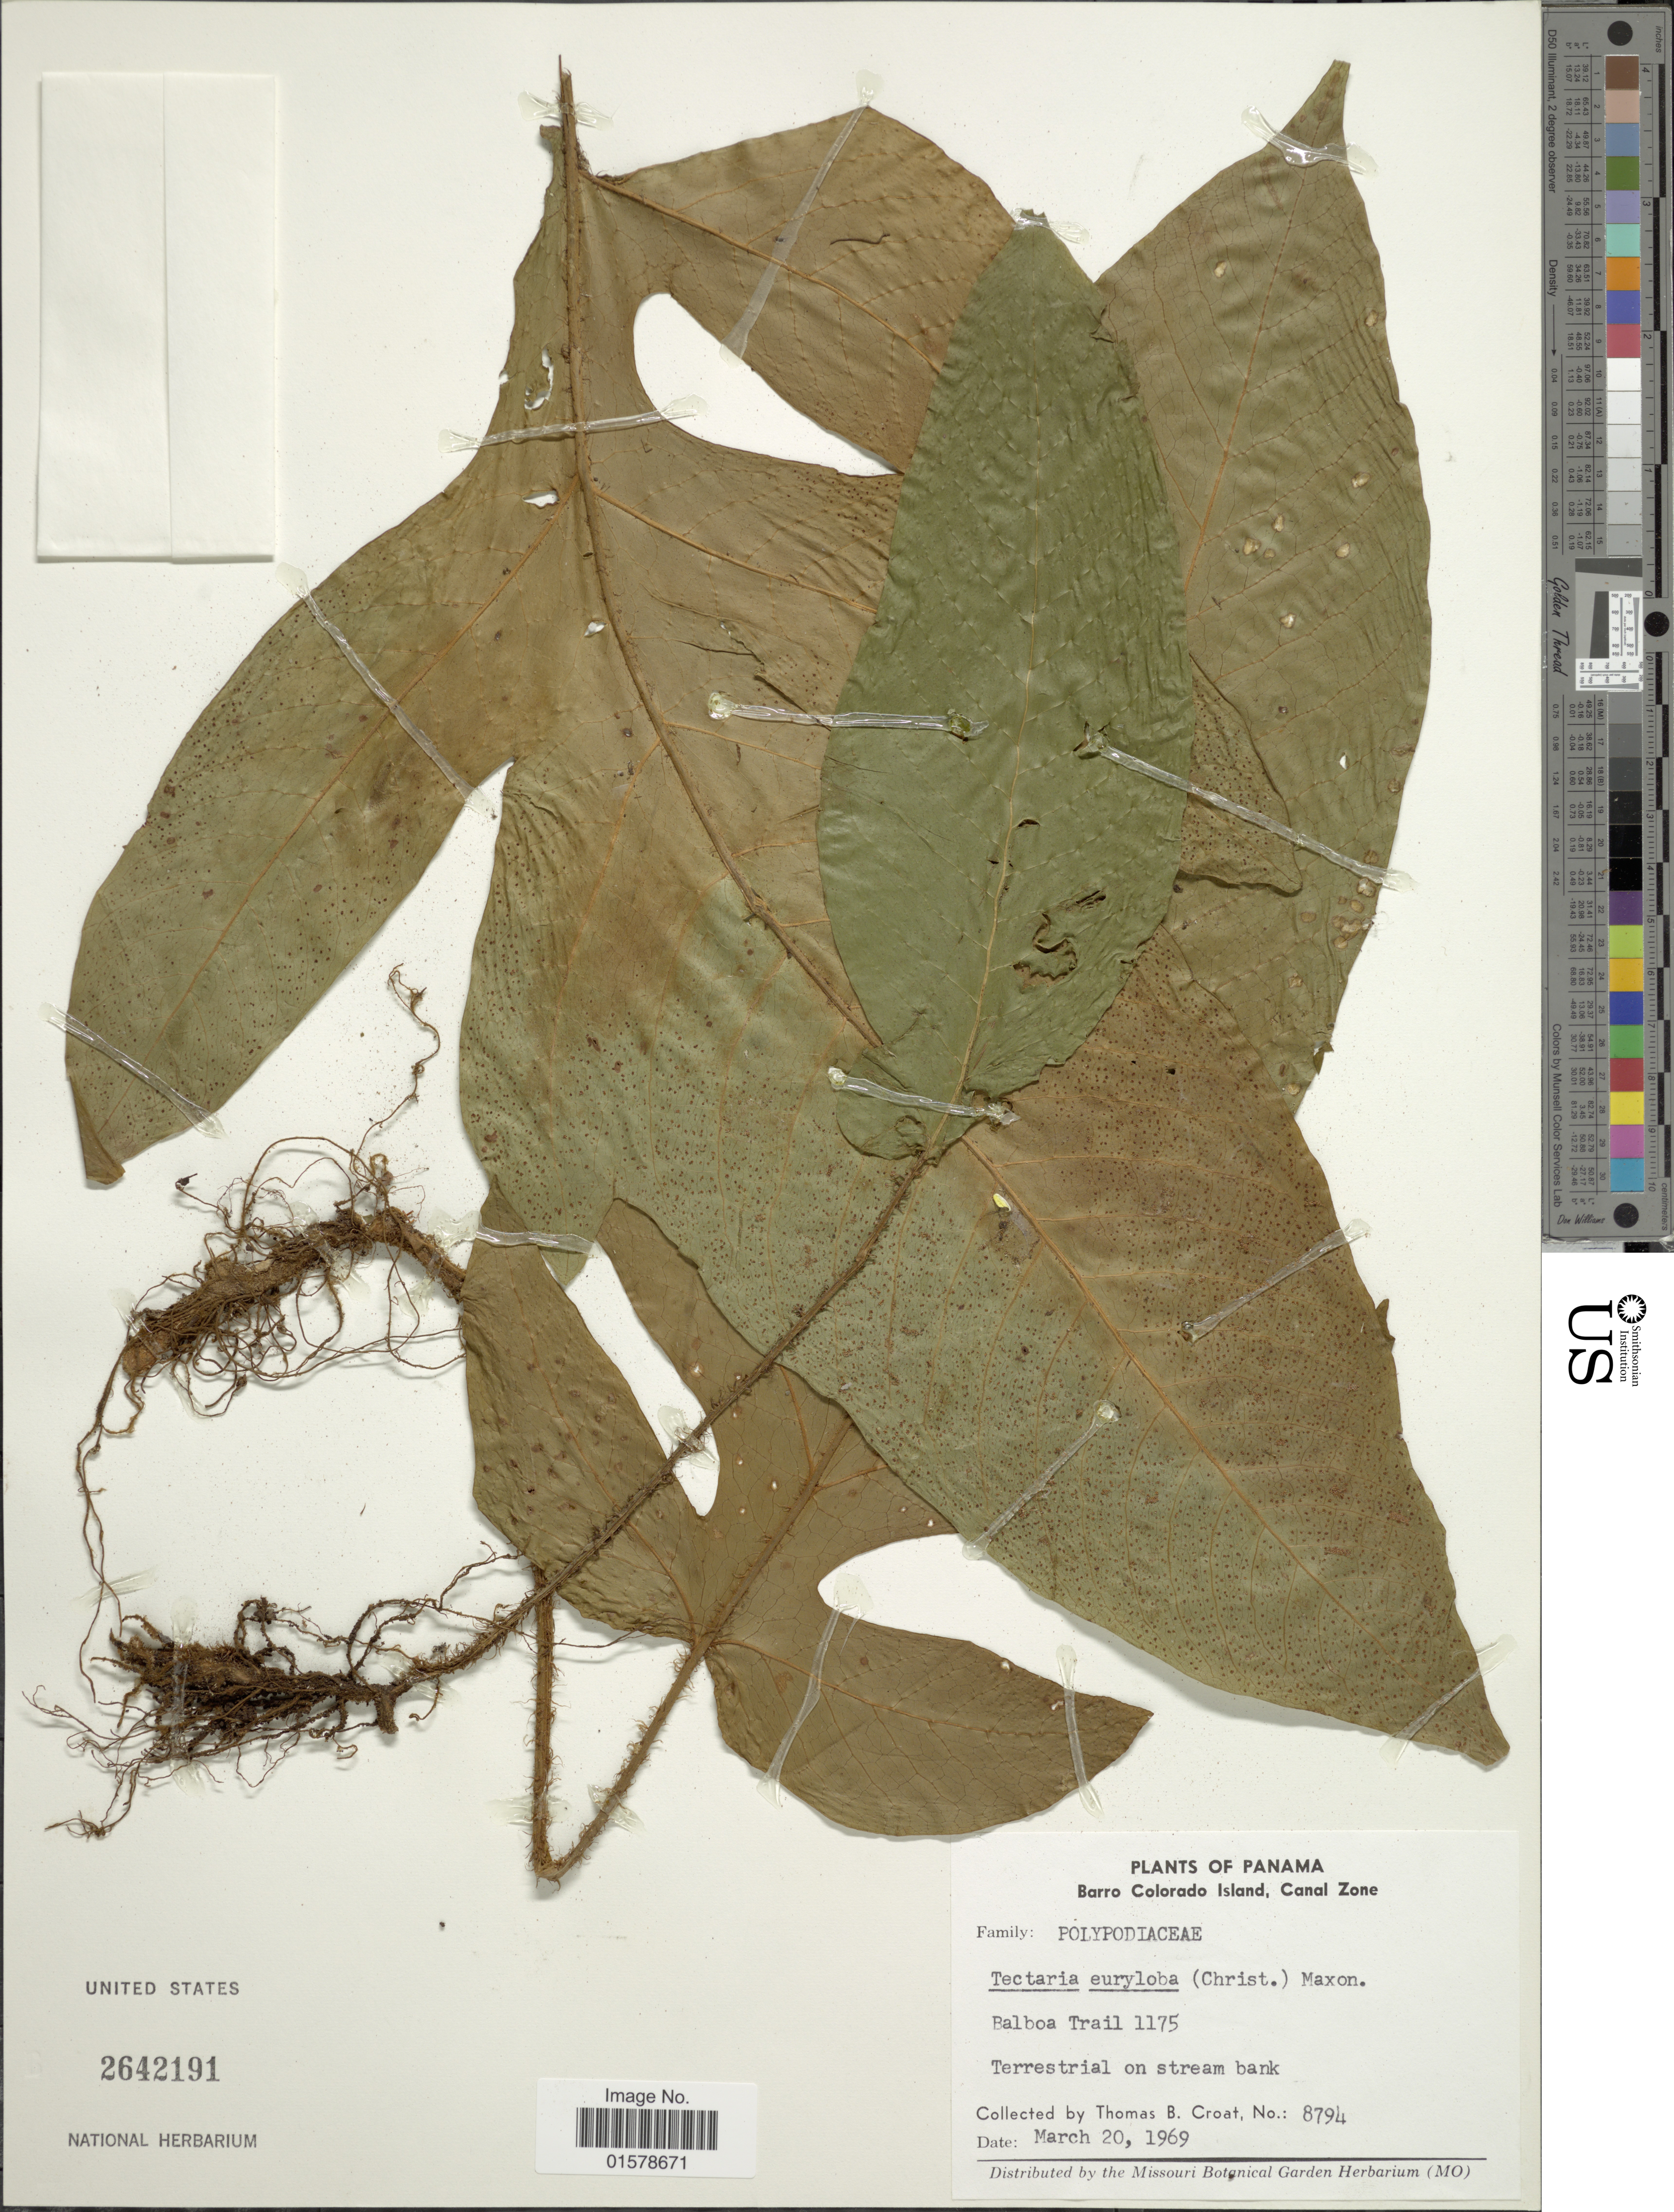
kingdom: Plantae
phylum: Tracheophyta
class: Polypodiopsida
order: Polypodiales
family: Tectariaceae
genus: Tectaria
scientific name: Tectaria nicotianifolia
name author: (Baker) C. Chr.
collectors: T. B. Croat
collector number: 8794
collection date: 1969-03-20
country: Panama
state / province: Panamá Oeste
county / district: Canal Zone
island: Barro Colorado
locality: Barro Colorado Island, Canal Zone, Balboa Trail 1175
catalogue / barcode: US 2642191